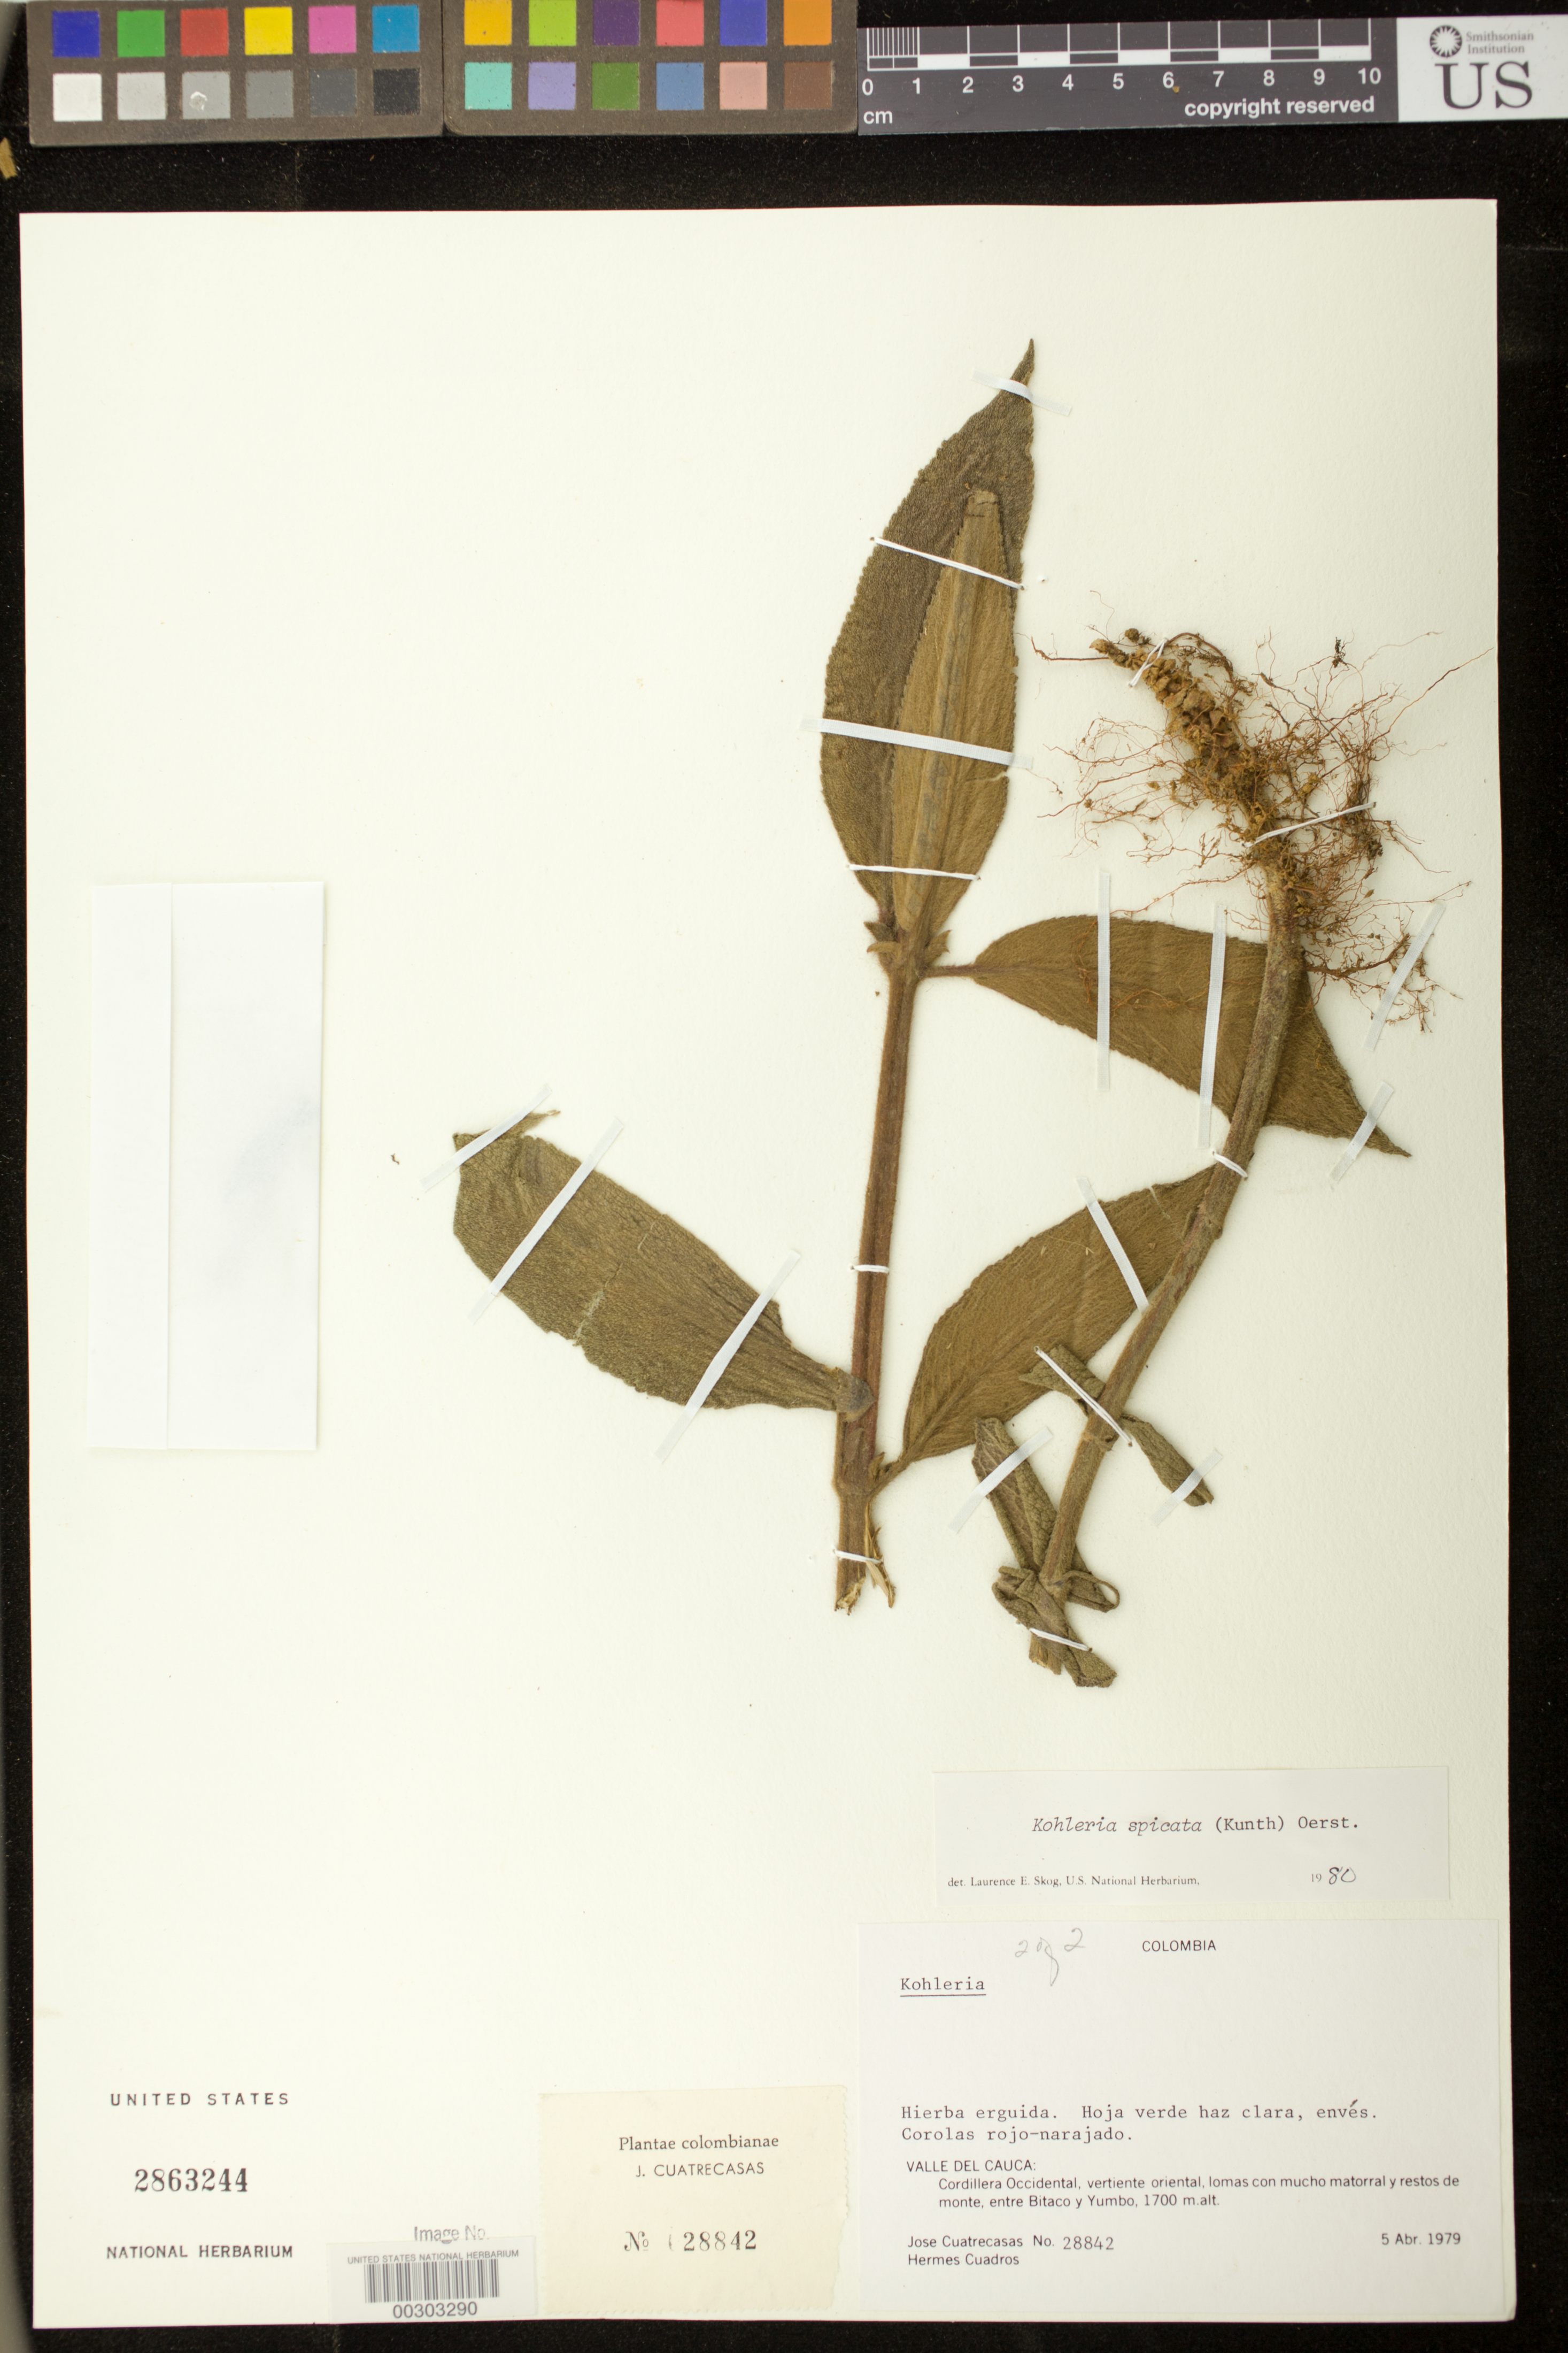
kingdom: Plantae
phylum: Tracheophyta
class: Magnoliopsida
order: Lamiales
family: Gesneriaceae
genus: Kohleria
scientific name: Kohleria spicata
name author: (Kunth) Oerst.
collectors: J. Cuatrecasas & H. Cuadros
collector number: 28842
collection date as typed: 05 Apr 1979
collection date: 1979-04-05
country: Colombia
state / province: Valle del Cauca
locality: Cordillera Occidental, eastern slope, ..., between Bitaco and Yumbo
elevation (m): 1700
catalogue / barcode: US 2863244